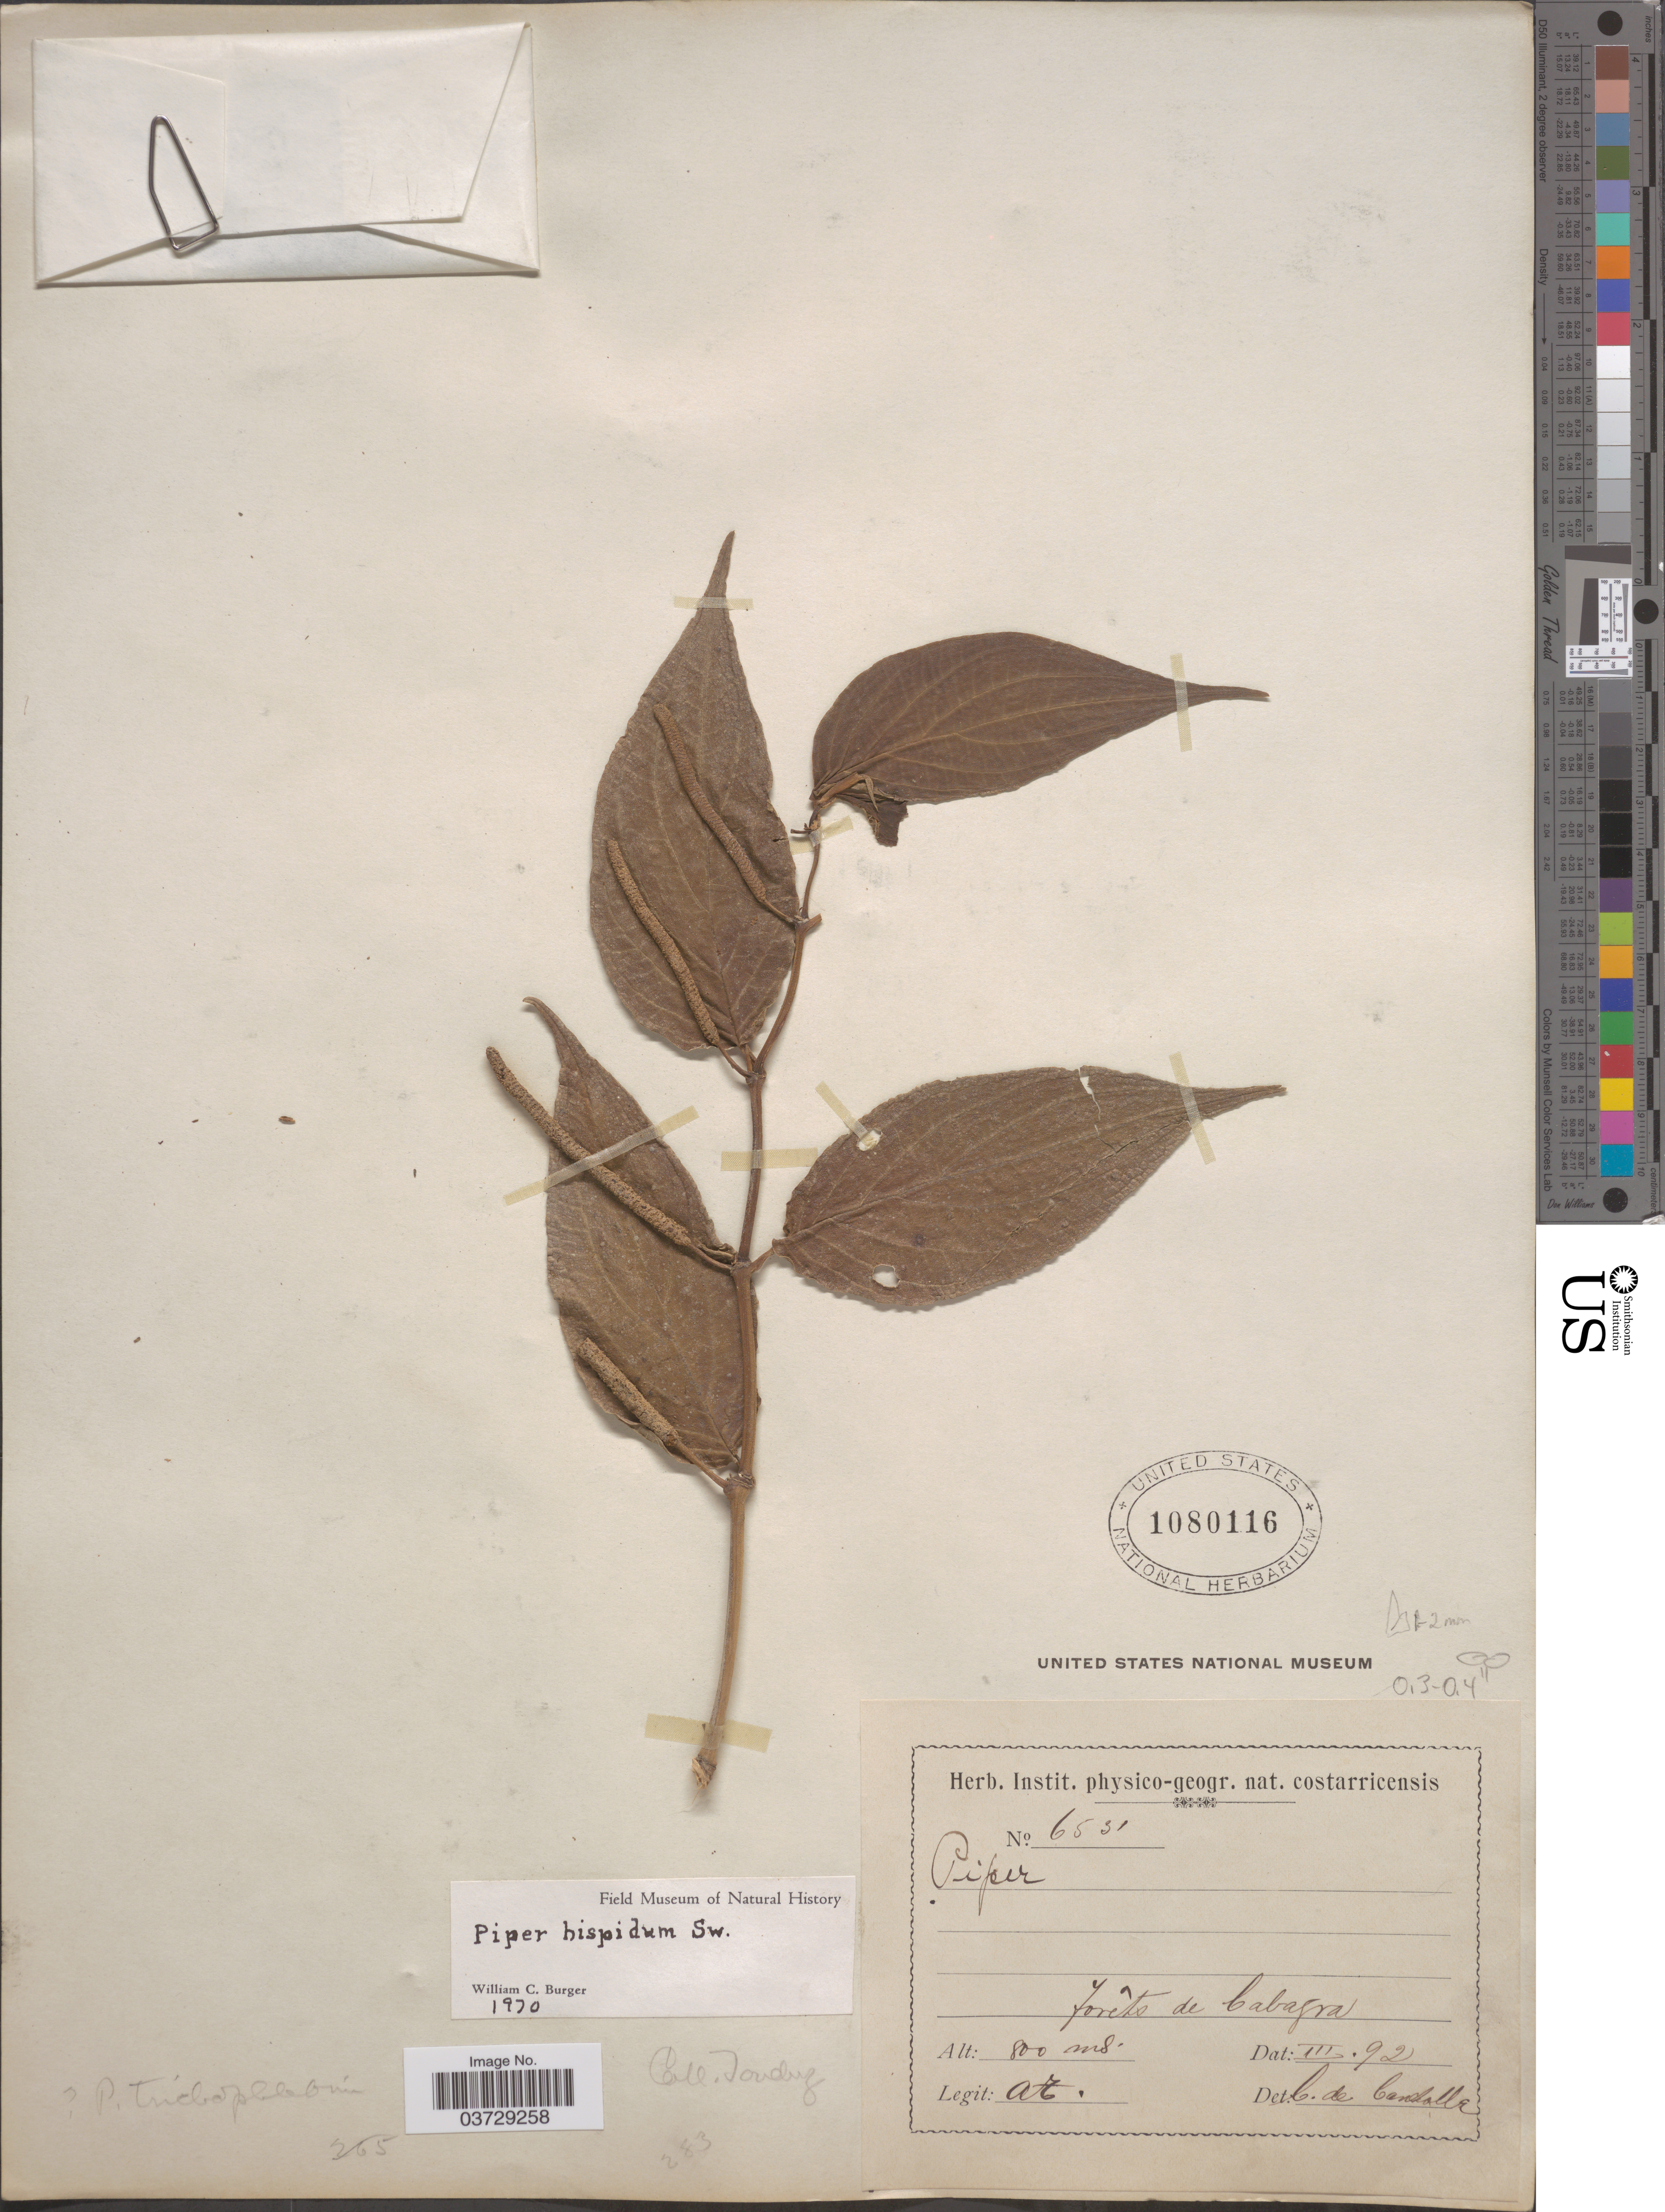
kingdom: Plantae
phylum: Tracheophyta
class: Magnoliopsida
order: Piperales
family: Piperaceae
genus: Piper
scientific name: Piper hispidum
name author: Sw.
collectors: A. Tonduz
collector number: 6531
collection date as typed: Transcribed d/m/y: /3/92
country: Costa Rica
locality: Forêts de Cabagra.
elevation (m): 800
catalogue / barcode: US 1080116